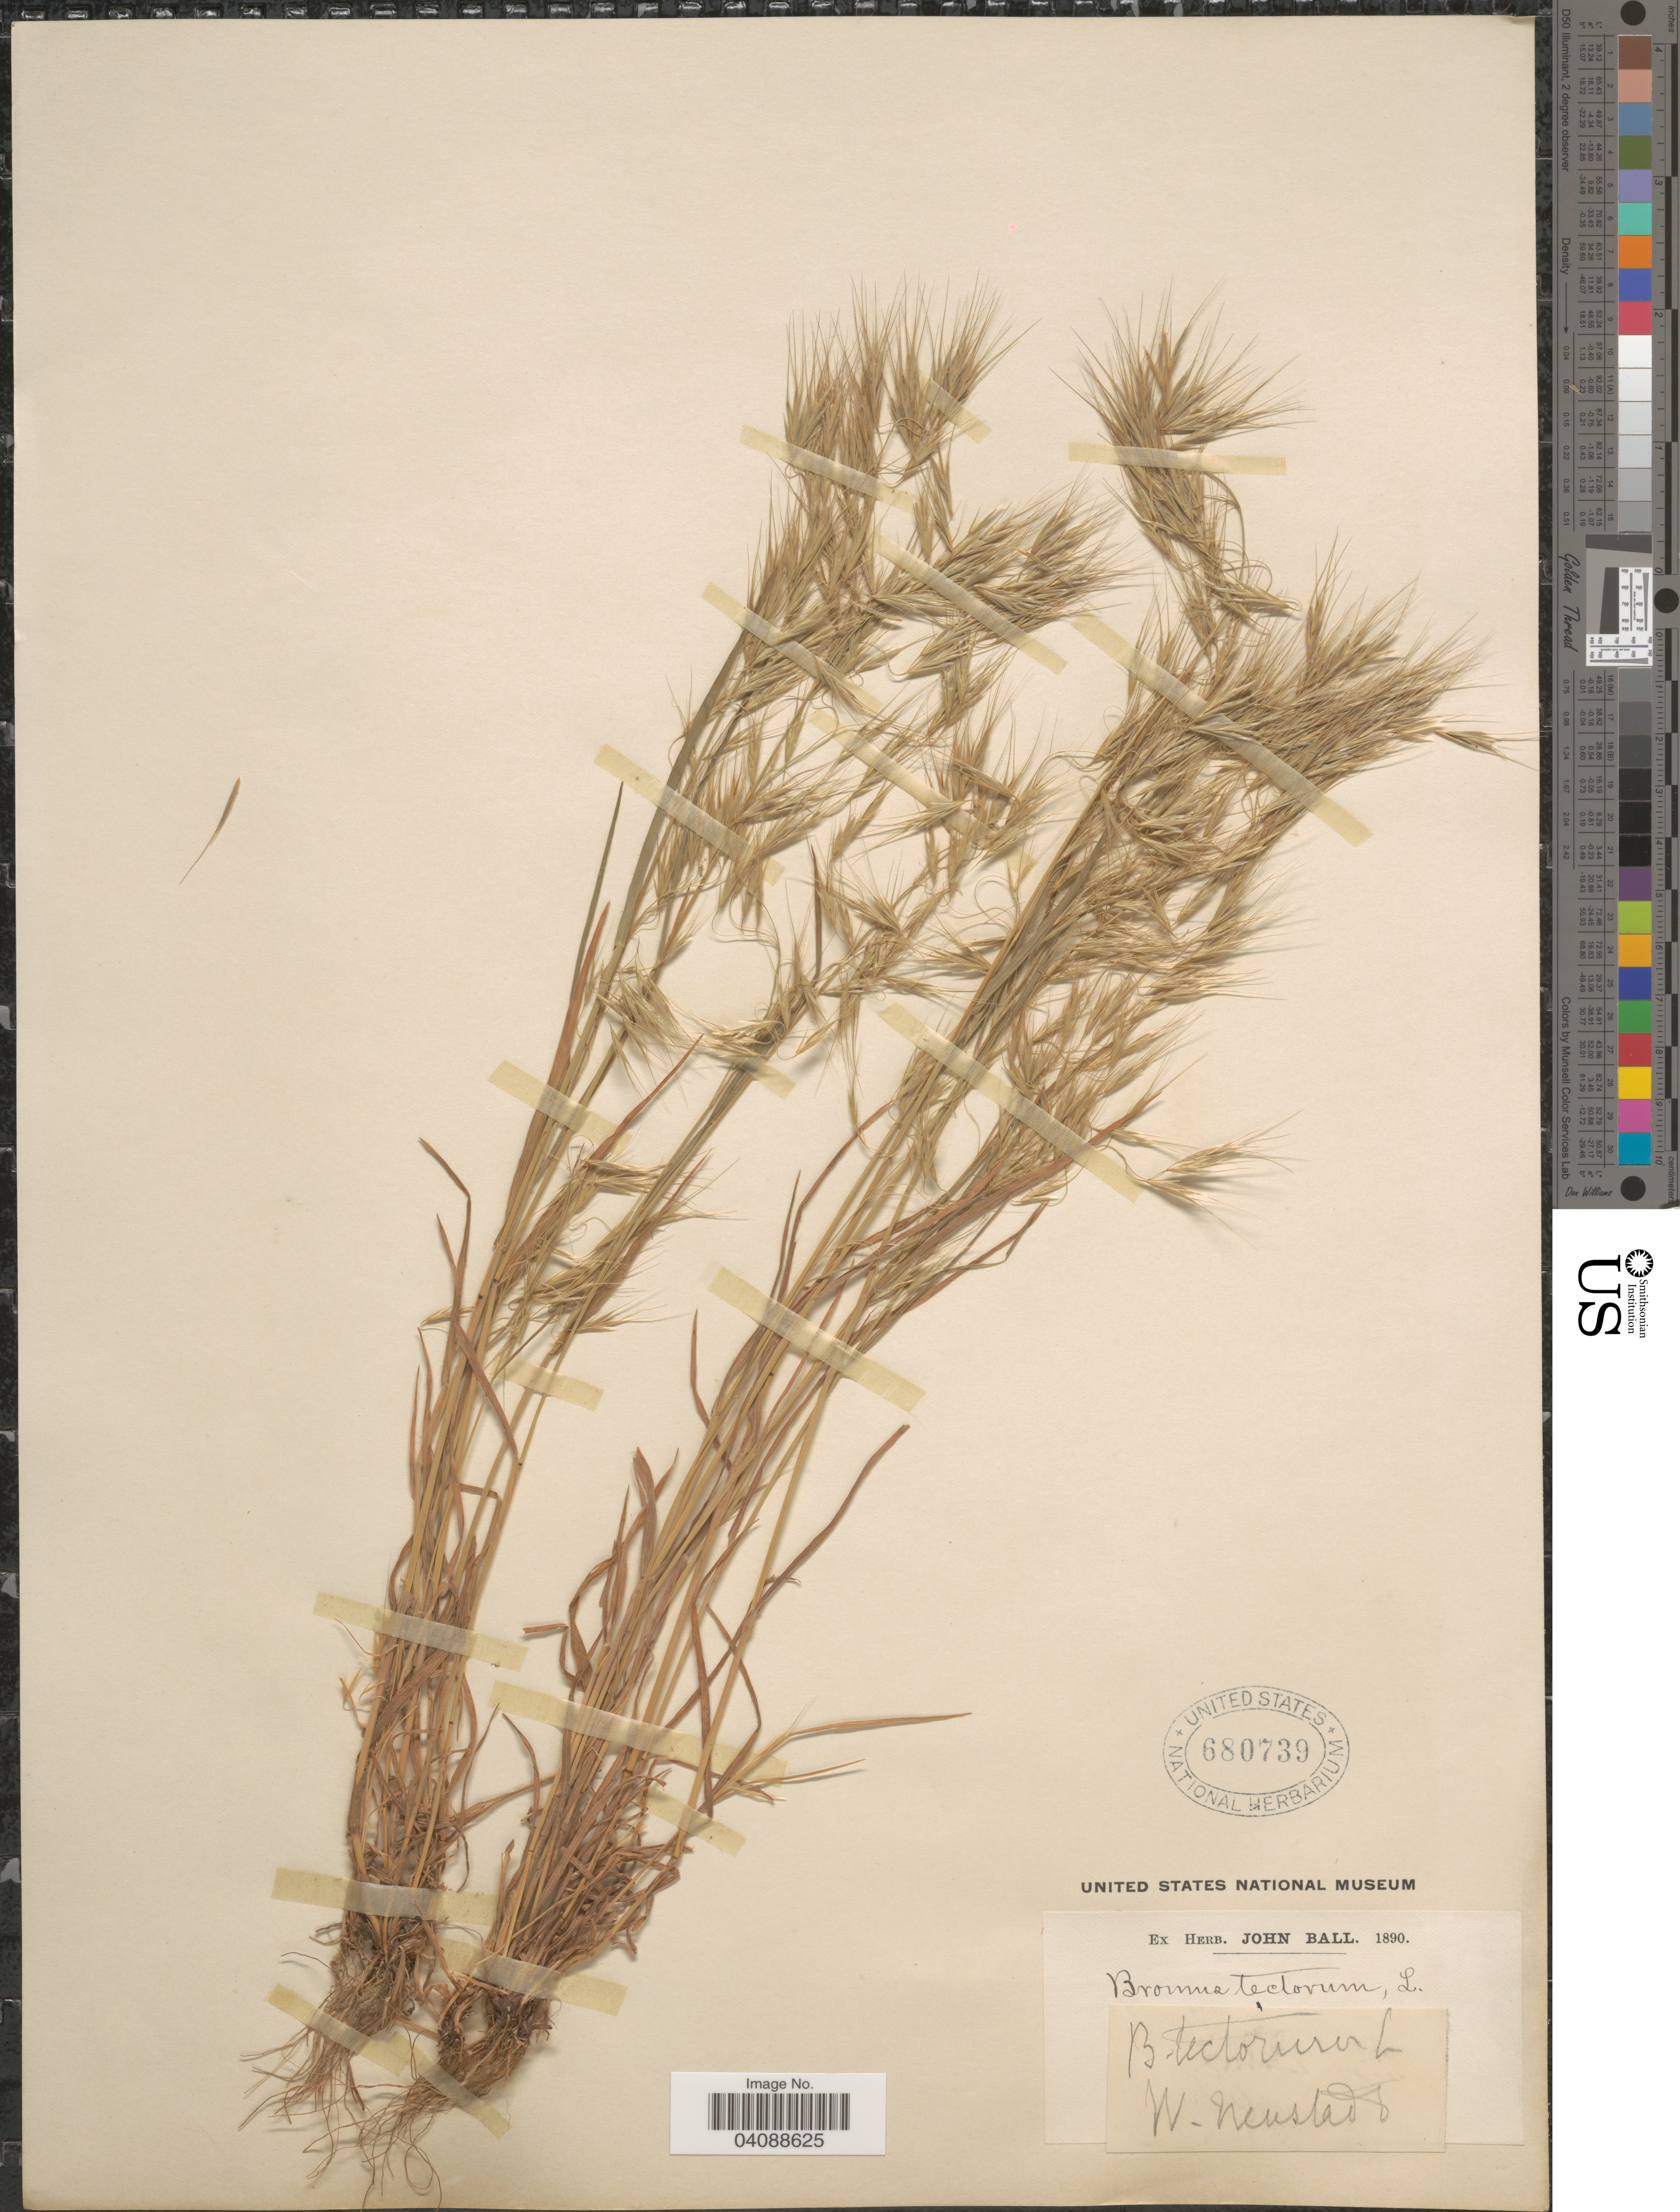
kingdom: Plantae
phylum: Tracheophyta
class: Liliopsida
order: Poales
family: Poaceae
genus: Bromus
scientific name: Bromus tectorum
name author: L.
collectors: ex herb. John Ball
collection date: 1890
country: Germany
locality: W - Neustadt.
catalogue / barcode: US 680739